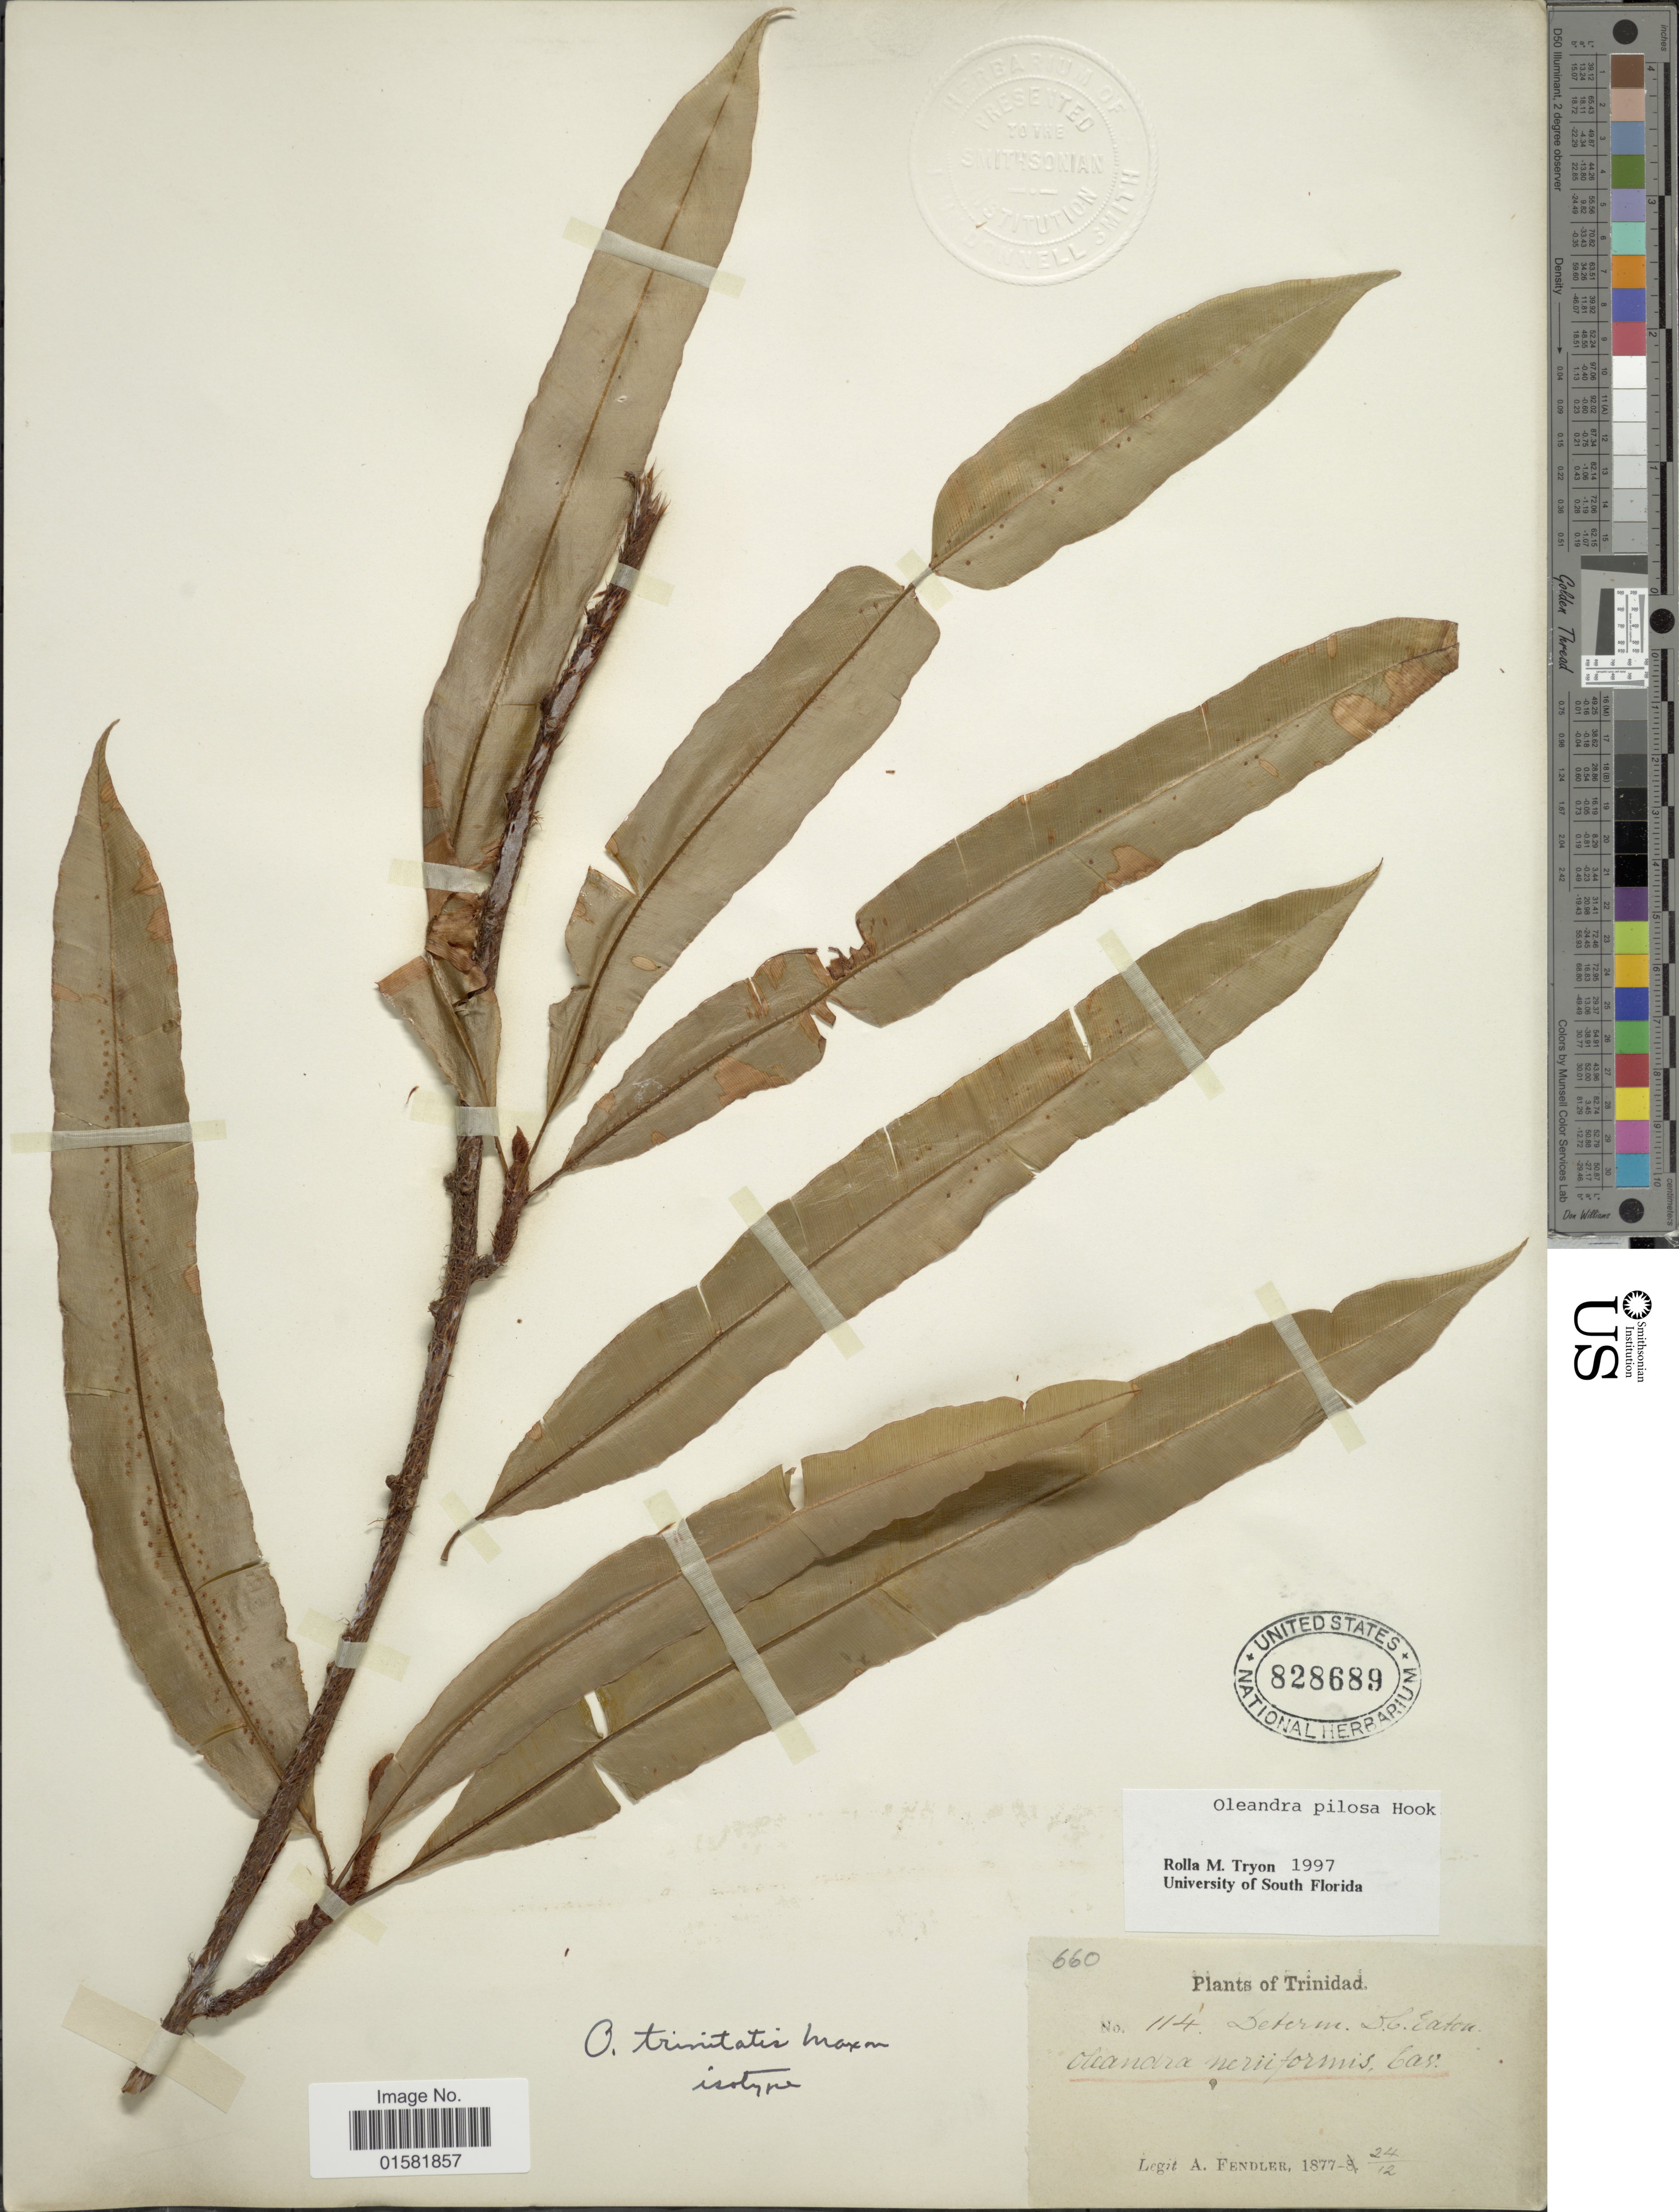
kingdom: Plantae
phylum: Tracheophyta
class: Polypodiopsida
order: Polypodiales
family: Oleandraceae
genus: Oleandra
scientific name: Oleandra pilosa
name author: Hook.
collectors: A. Fendler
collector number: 114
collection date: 1877-12-24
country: Trinidad and Tobago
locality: Trinidad.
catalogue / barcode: US 828689